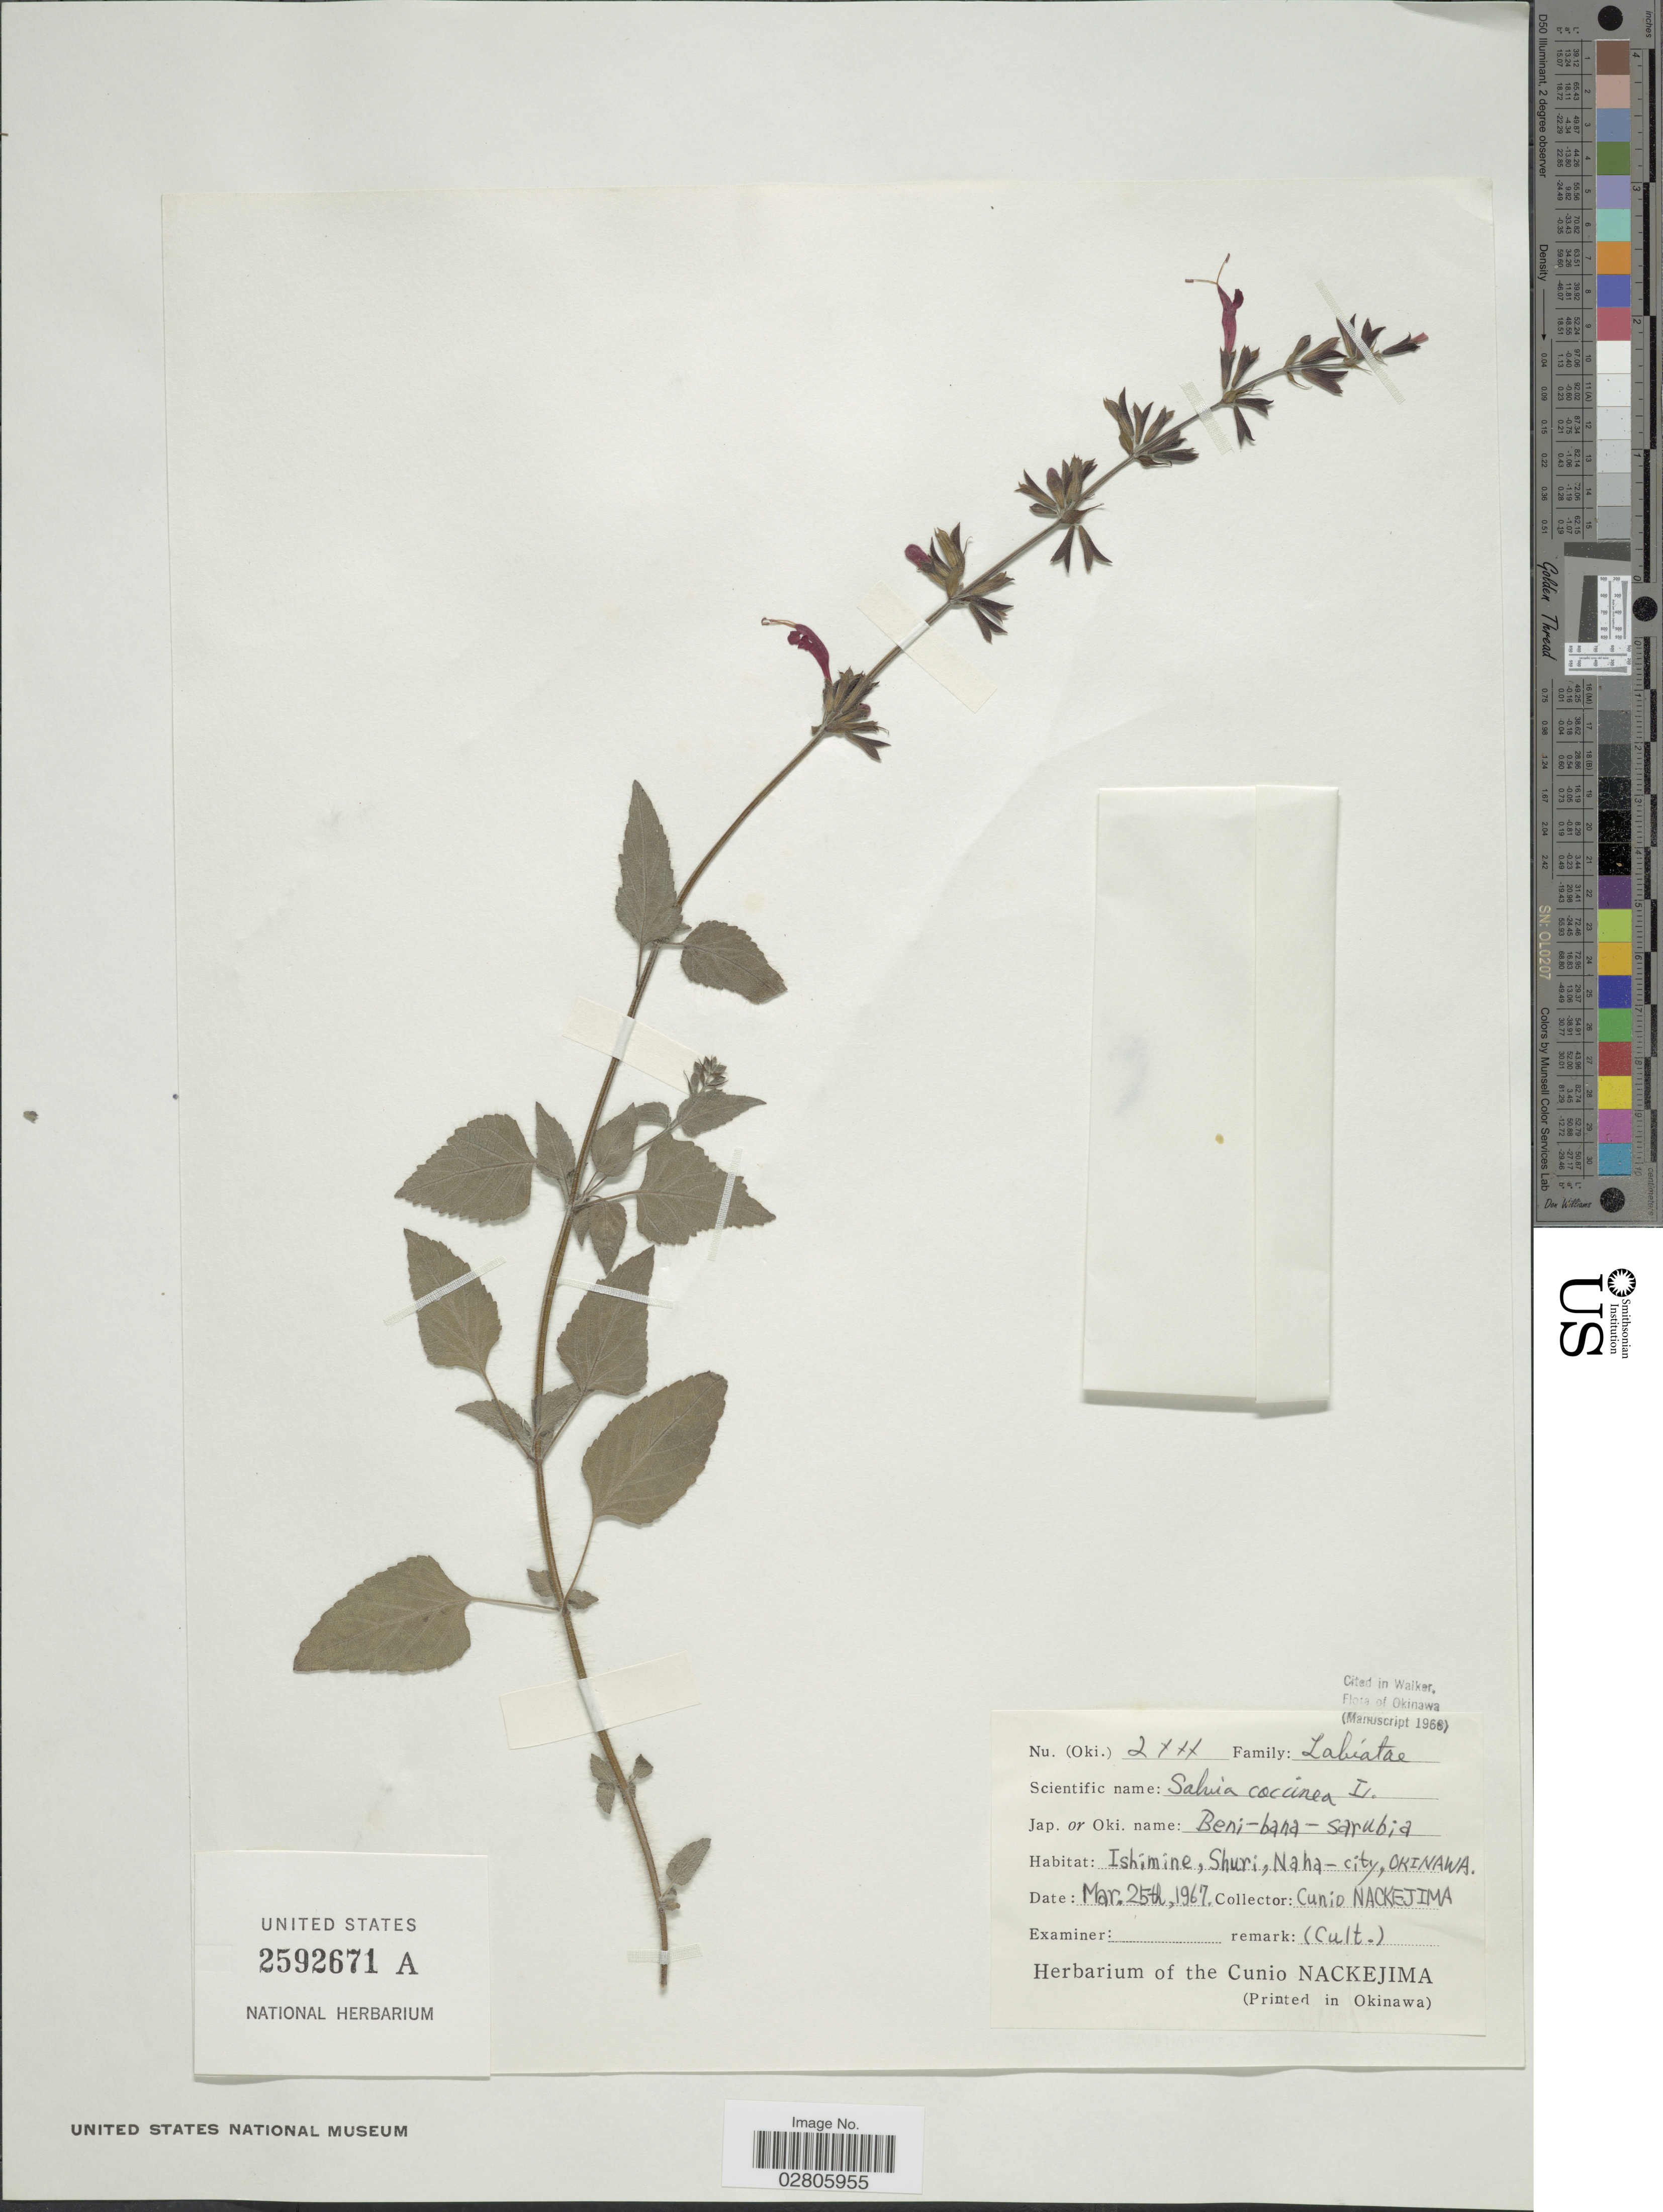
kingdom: Plantae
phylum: Tracheophyta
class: Magnoliopsida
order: Lamiales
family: Lamiaceae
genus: Salvia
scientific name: Salvia coccinea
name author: Etlinger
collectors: Ex herb. Cunio Nackejima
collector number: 2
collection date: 1967-03-25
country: Japan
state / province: Okinawa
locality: Ishimine, Shuri, Naha-city, Okinawa.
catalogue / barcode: US 2592671A